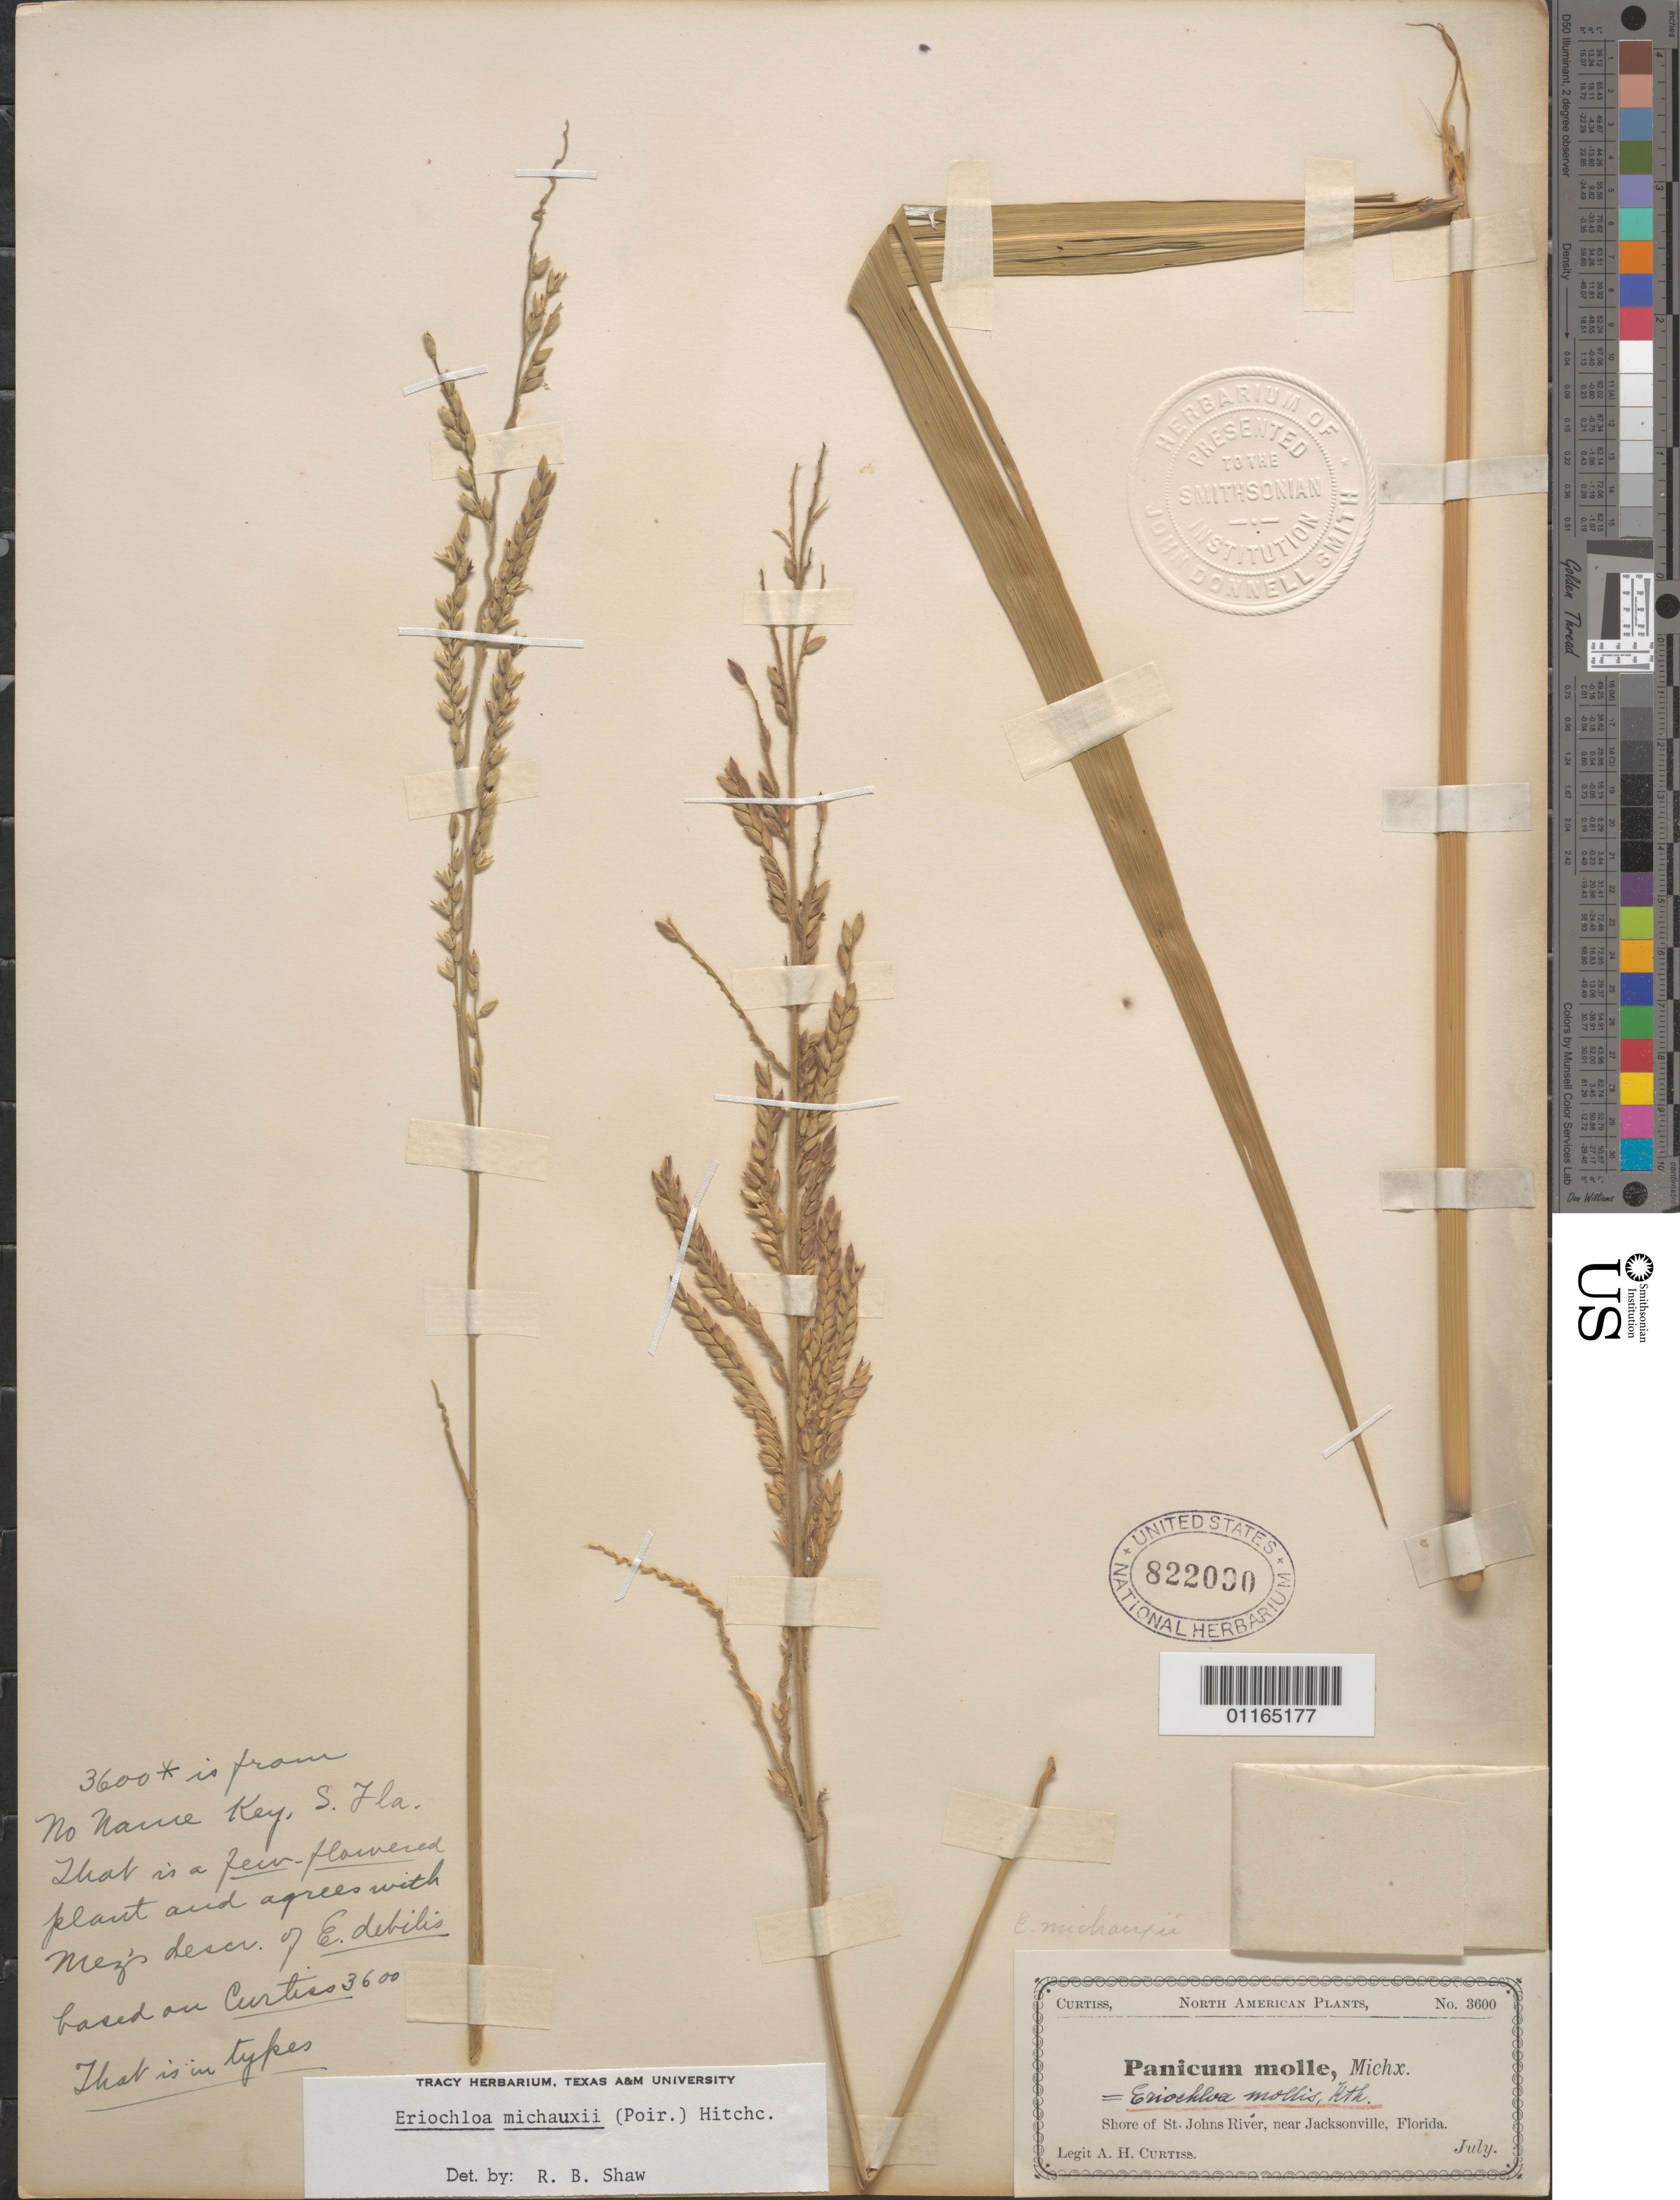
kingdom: Plantae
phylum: Tracheophyta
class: Liliopsida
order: Poales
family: Poaceae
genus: Eriochloa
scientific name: Eriochloa michauxii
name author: (Poir.) Hitchc.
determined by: Shaw, R. B.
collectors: A. H. Curtiss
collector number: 3600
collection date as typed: July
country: United States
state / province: Florida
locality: Shore of St. Johns River, near Jacksonville, Florida.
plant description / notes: Apparently not a type of Eriochloa debilis Mez, cited in protologue as "Florida (Curtiss n. 3600) [i.e., no date or precise locality]; specimen (holotype?) at B annotated by Mez (?) is Curtiss 3600*, February, "Sandy field, No-name Key, South Florida." This specimen (Curtiss 3600 [sans asterisk]) is July, "Shore of St. Johns River, near Jacksonville,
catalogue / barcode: US 822090